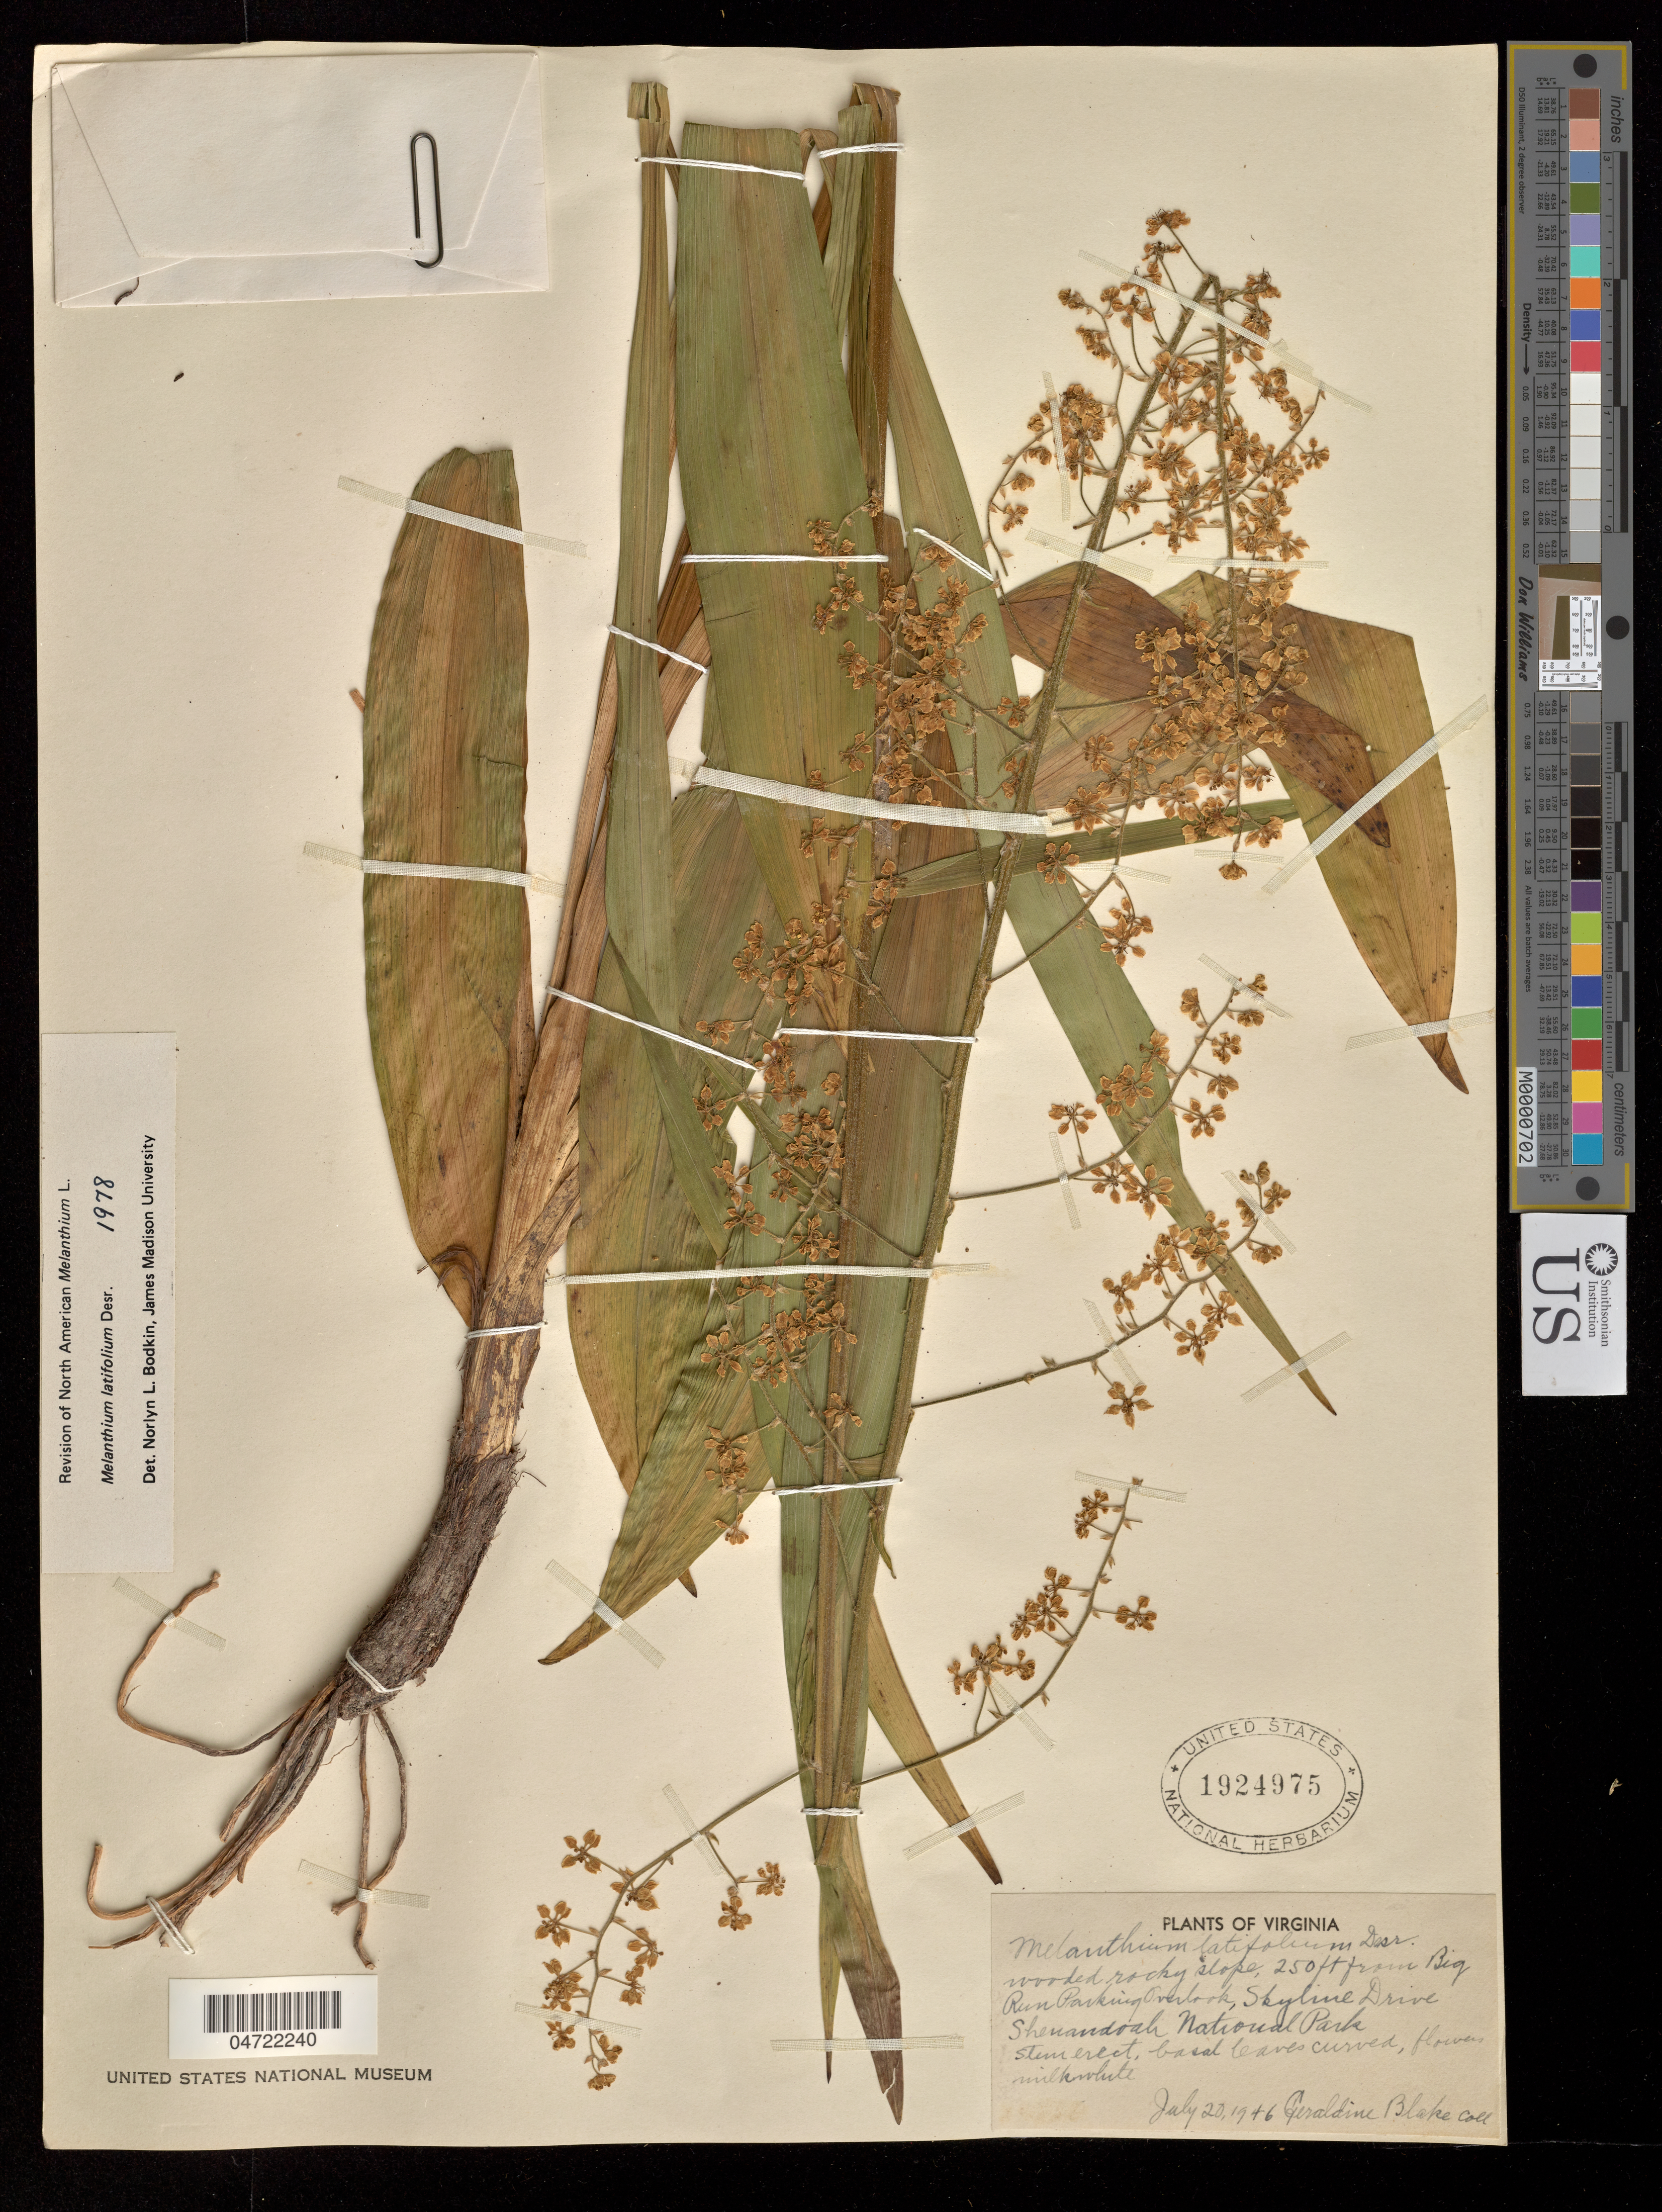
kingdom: Plantae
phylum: Tracheophyta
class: Liliopsida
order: Liliales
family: Melanthiaceae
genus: Melanthium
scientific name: Melanthium latifolium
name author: Desr.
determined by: Bodkin, N. L.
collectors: G. Blake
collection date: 1946-07-20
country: United States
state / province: Virginia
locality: Shenandoah National Park; Big Run Parking Overlook, Skyline Drive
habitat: Wooded rocky slope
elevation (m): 76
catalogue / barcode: US 1924975